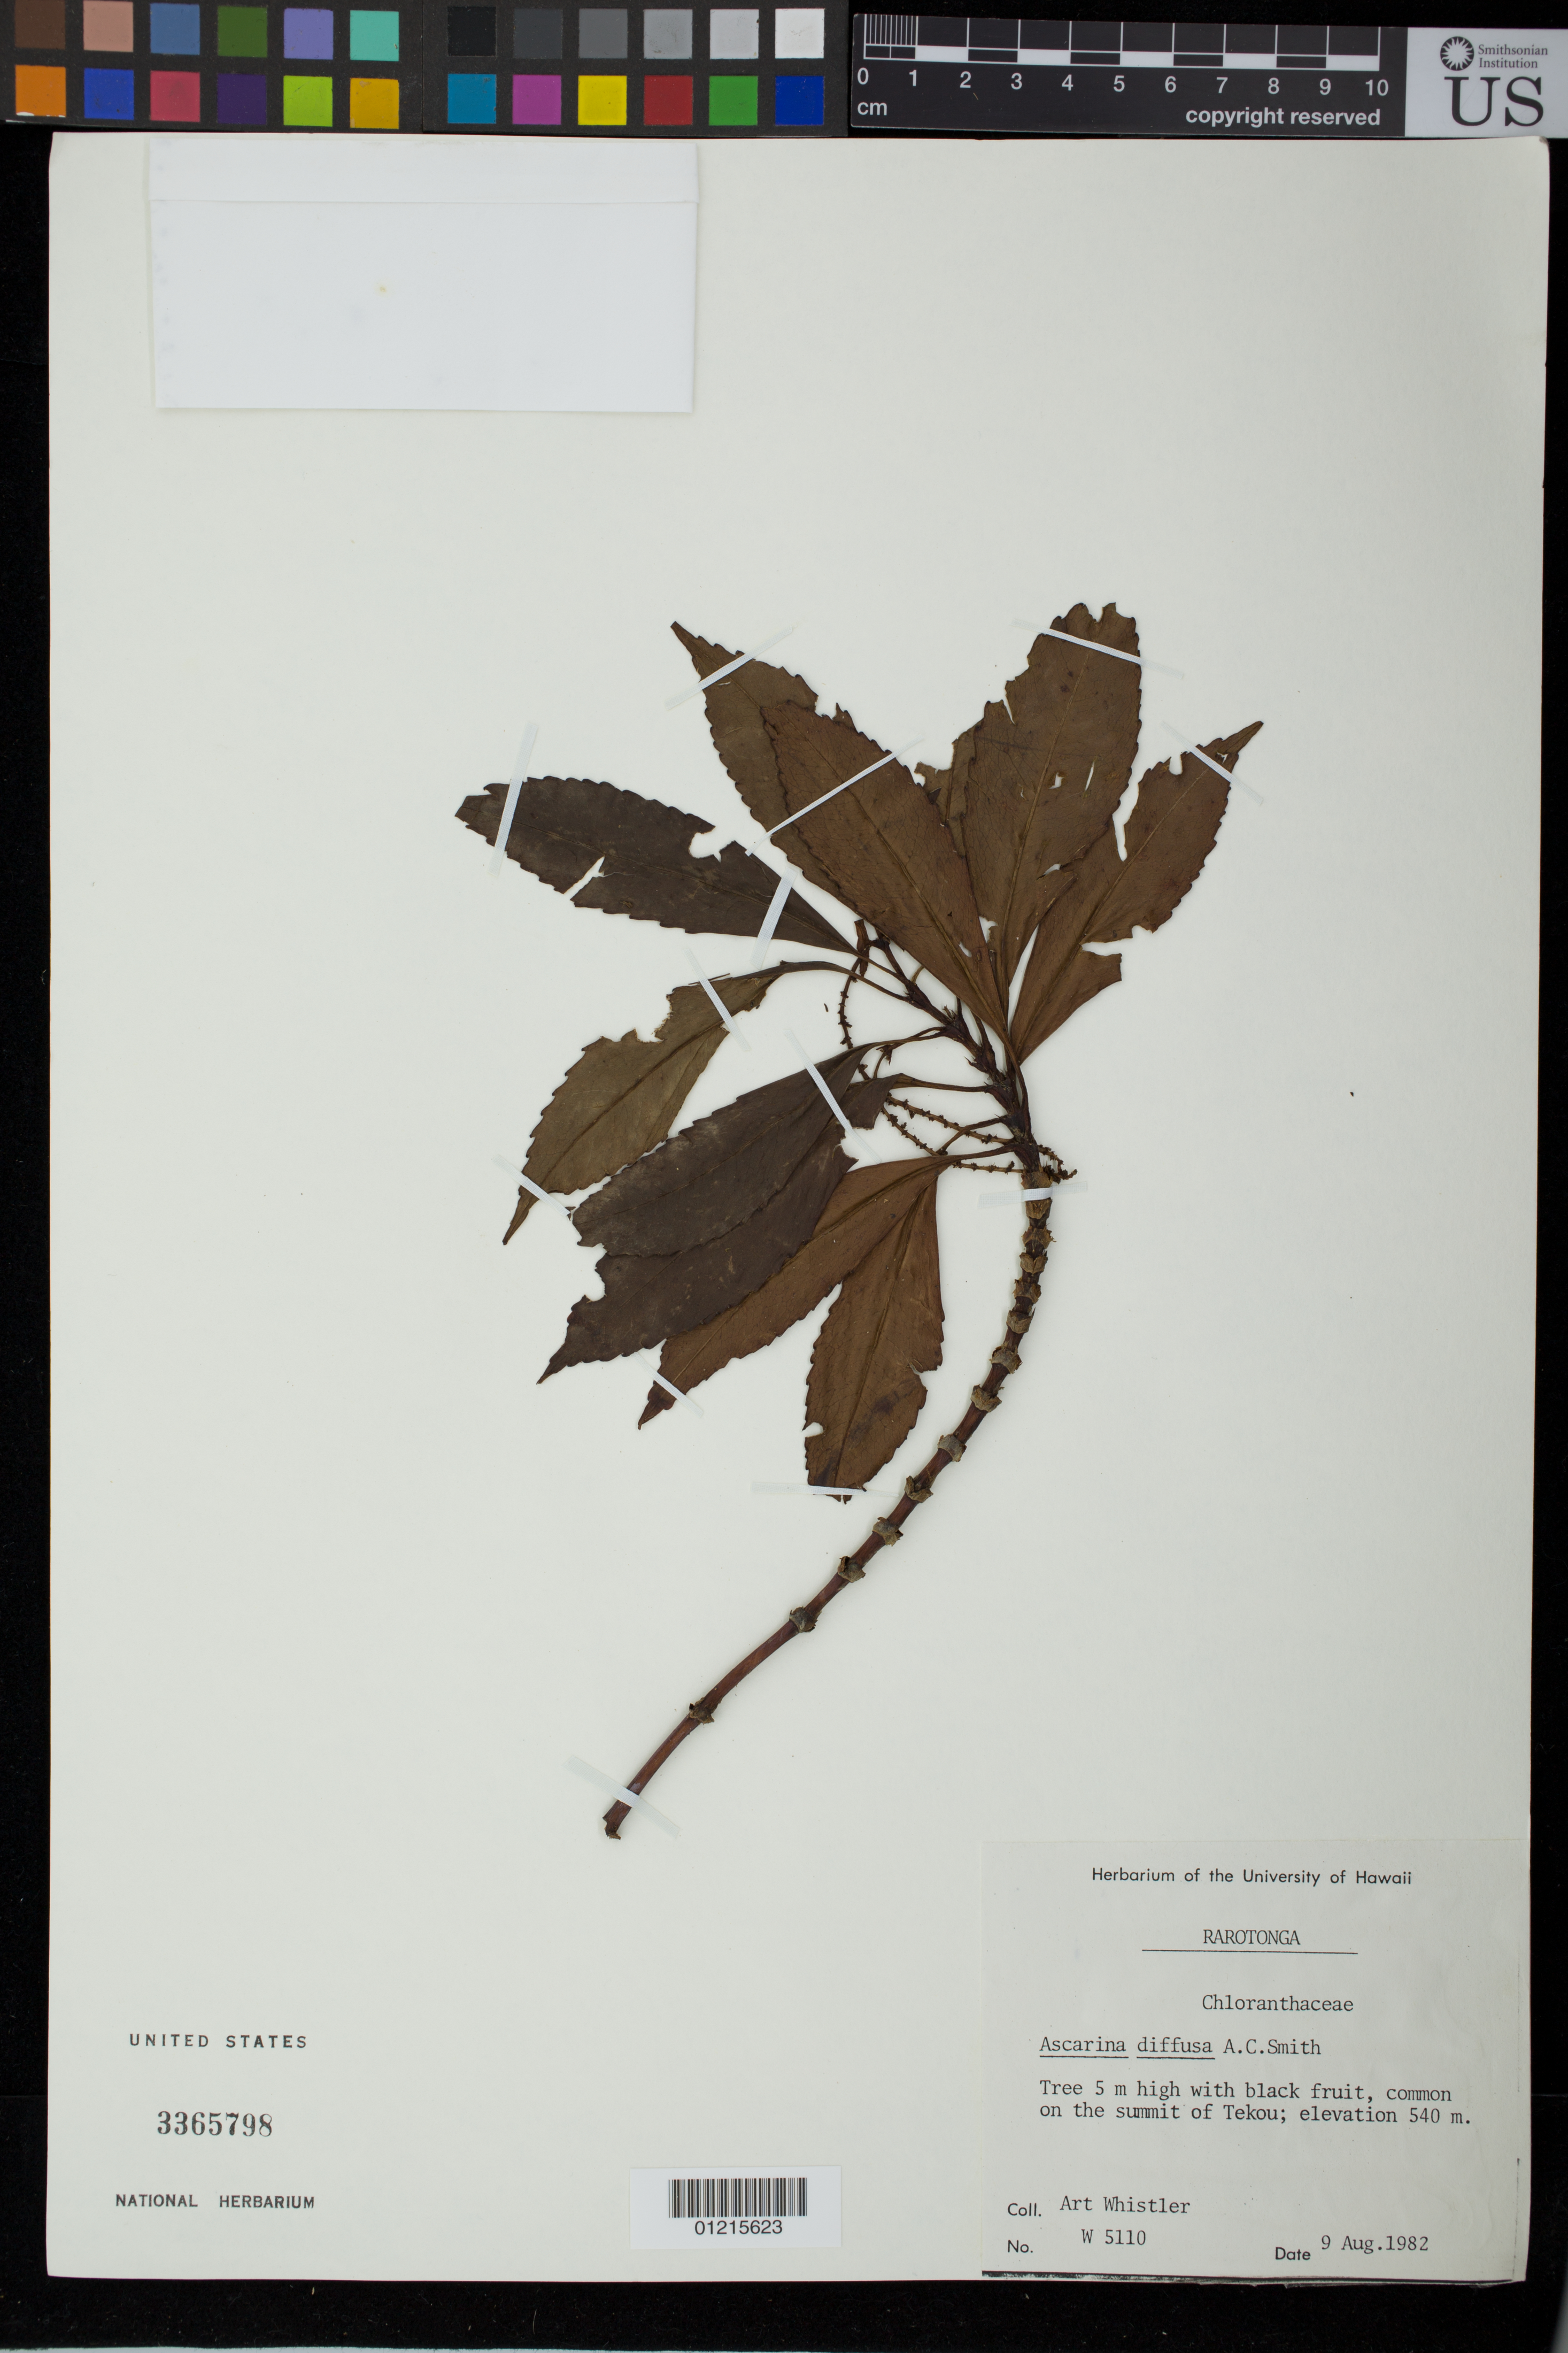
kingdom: Plantae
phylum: Tracheophyta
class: Magnoliopsida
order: Chloranthales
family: Chloranthaceae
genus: Ascarina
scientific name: Ascarina diffusa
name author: A.C. Sm.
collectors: A. Whistler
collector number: W 5110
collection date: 1982-08-09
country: Cook Islands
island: Rarotonga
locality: The summit of Tekou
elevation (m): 540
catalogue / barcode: US 3365798